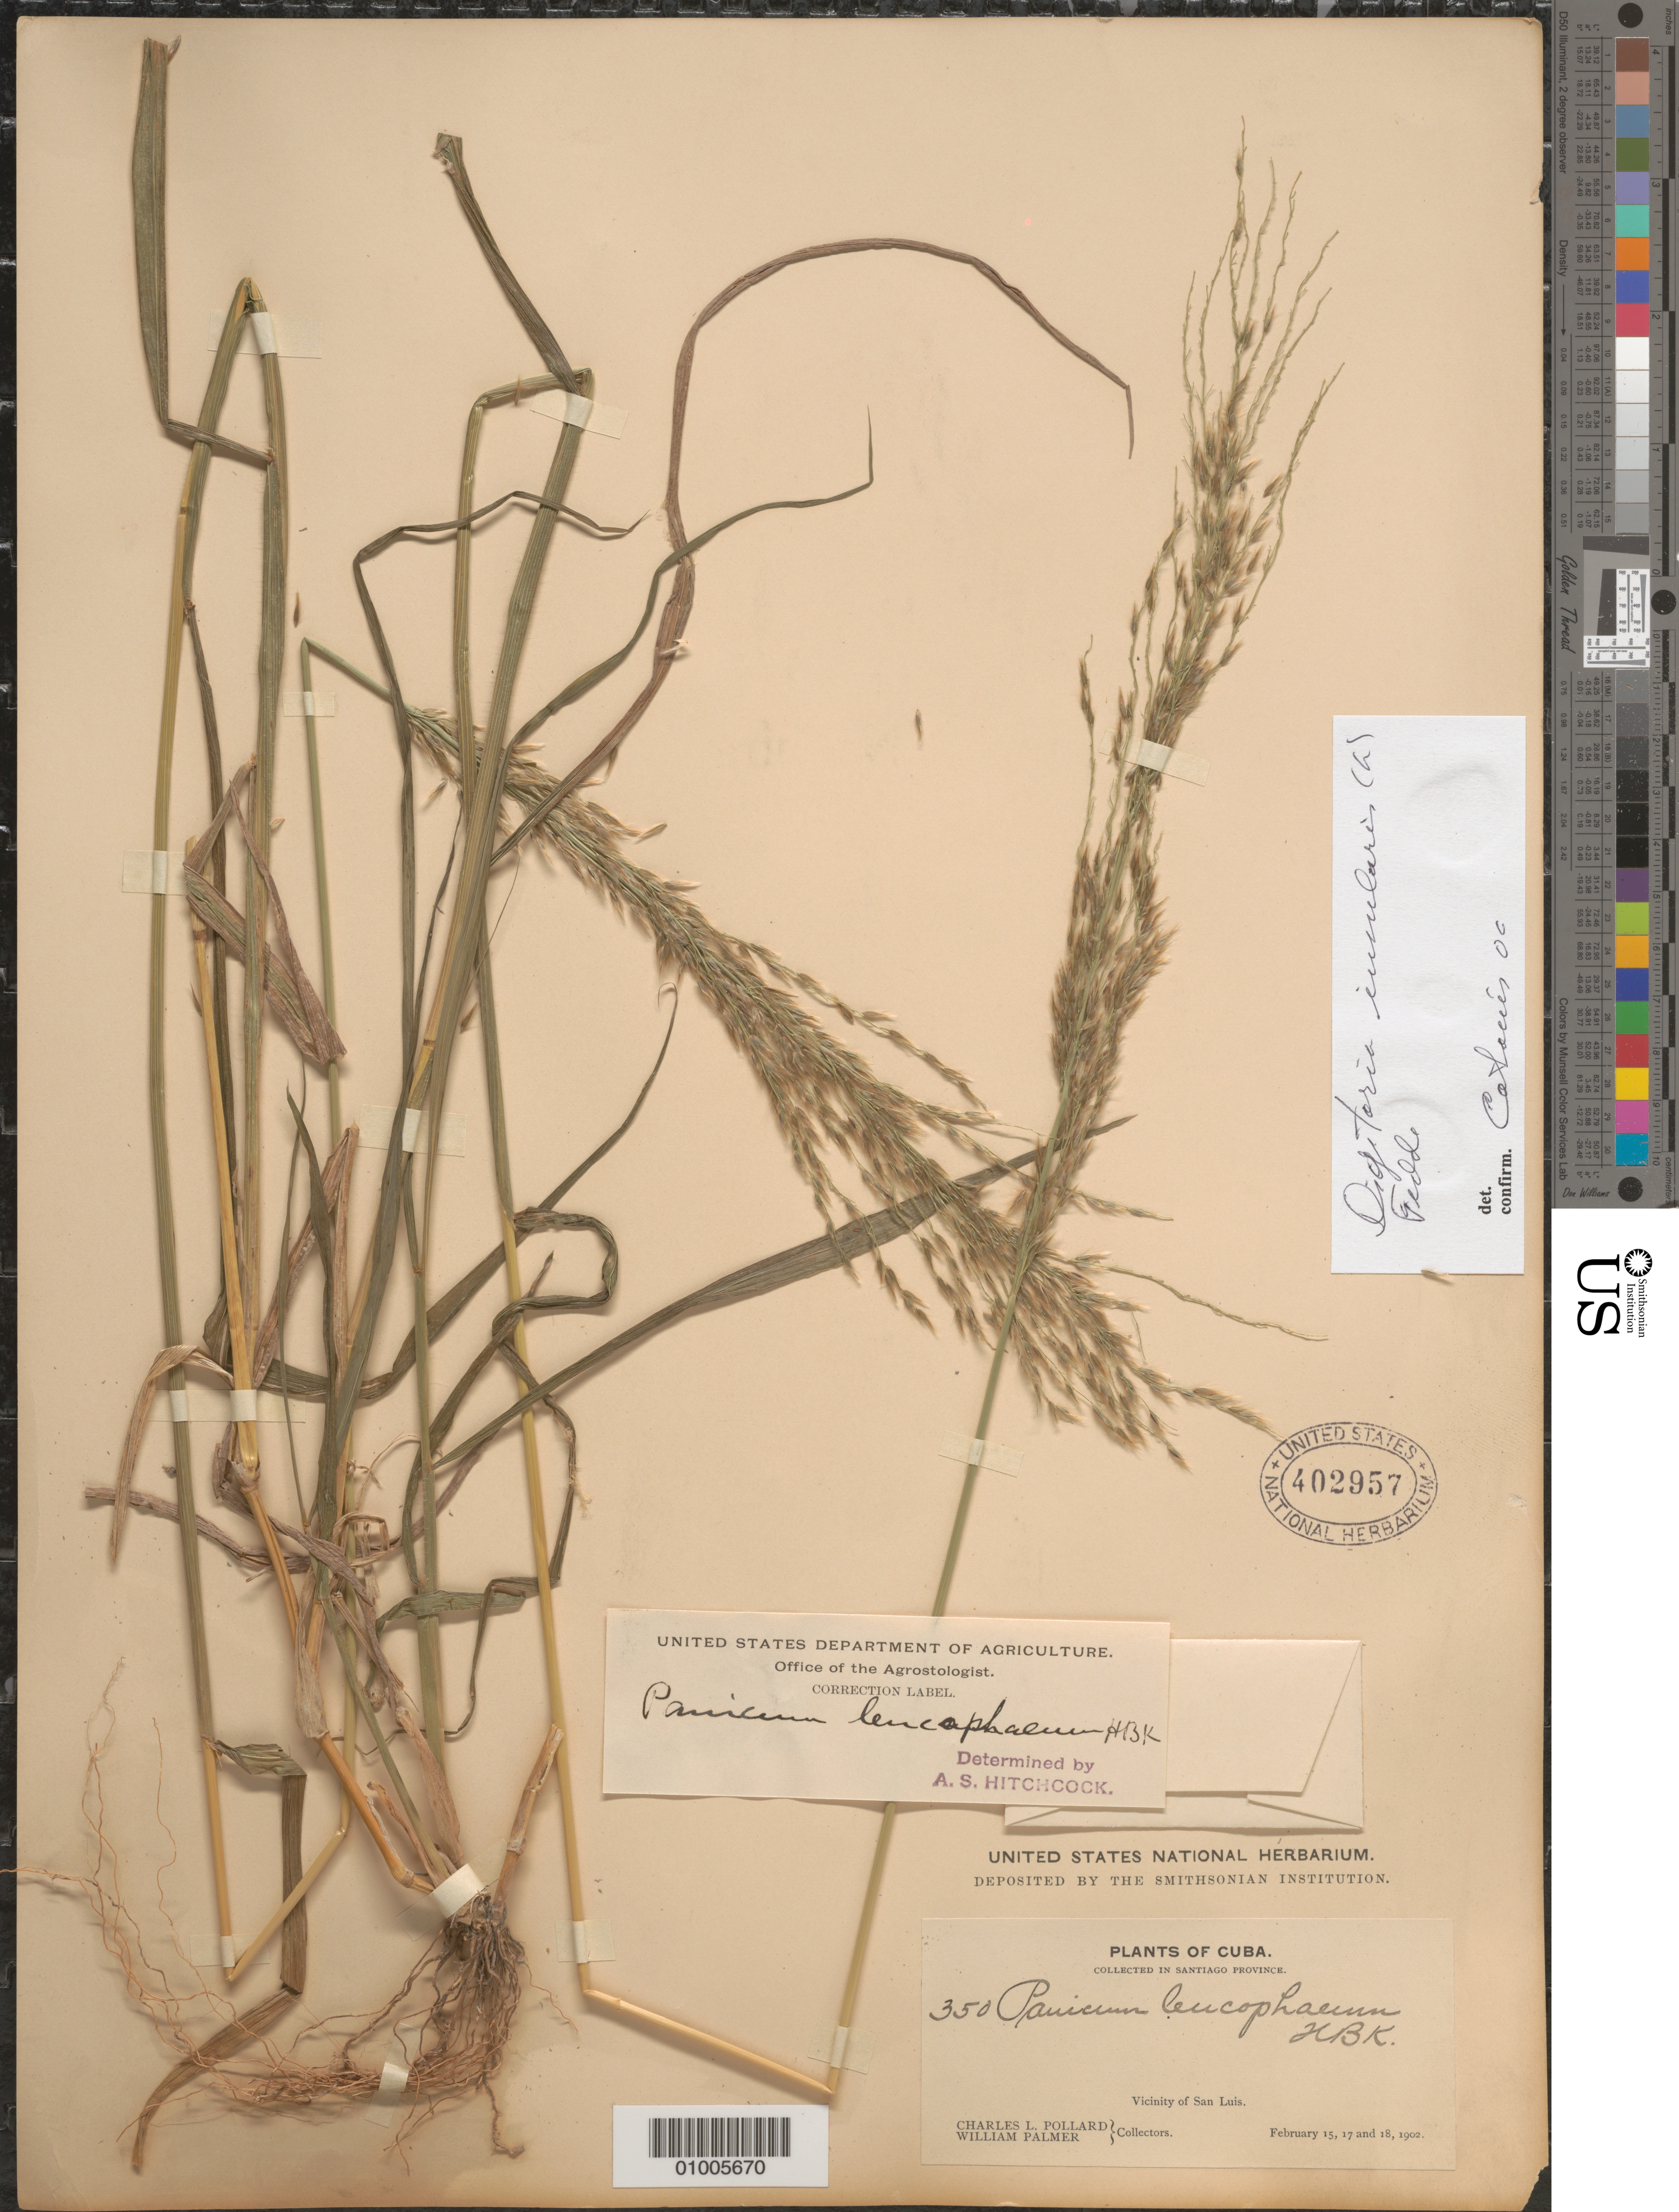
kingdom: Plantae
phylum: Tracheophyta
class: Liliopsida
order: Poales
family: Poaceae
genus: Digitaria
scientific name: Digitaria insularis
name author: (L.) Mez ex Ekman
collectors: C. L. Pollard & W. Palmer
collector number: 350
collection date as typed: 15 Feb 1902 to 18 Feb 1902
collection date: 1902-02-15/1902-02-18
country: Cuba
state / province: Santiago de Cuba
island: Cuba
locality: vicinity of San Luis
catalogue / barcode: US 402957